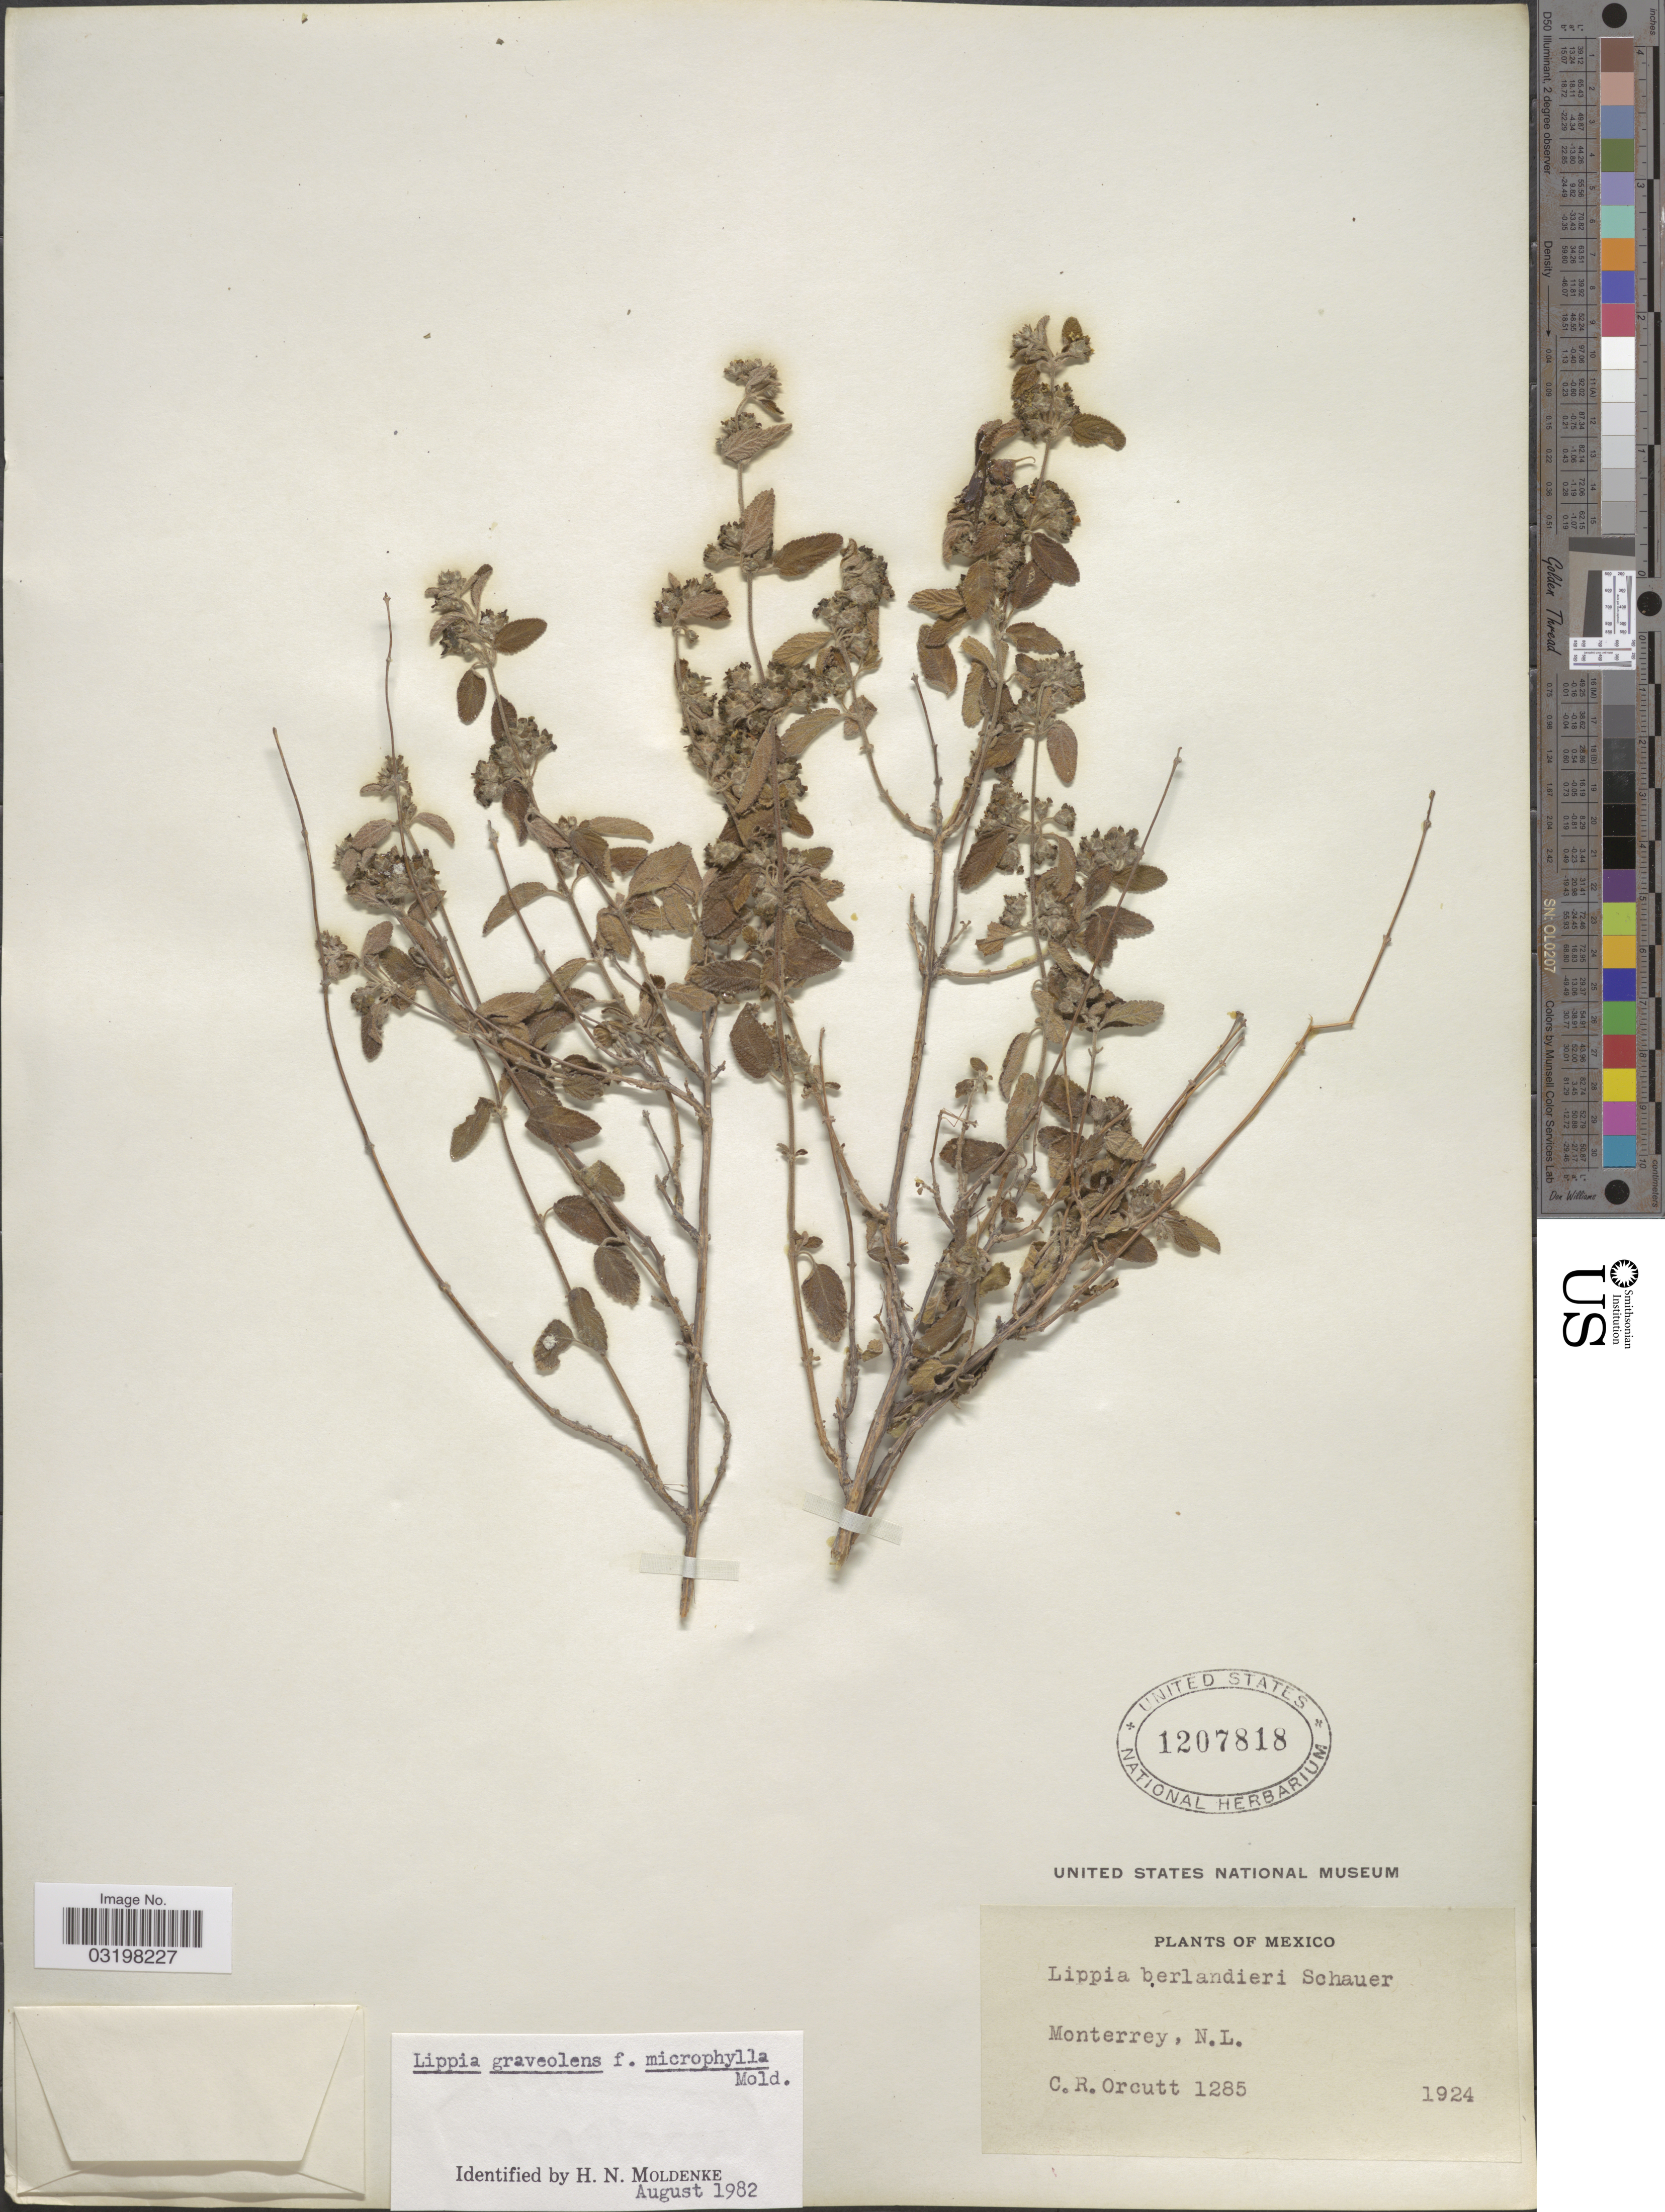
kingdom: Plantae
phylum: Tracheophyta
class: Magnoliopsida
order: Lamiales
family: Verbenaceae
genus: Lippia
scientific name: Lippia graveolens f. microphylla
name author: Kunth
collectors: C. R. Orcutt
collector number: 1285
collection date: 1924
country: Mexico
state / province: Nuevo León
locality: Monterrey.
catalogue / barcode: US 1207818